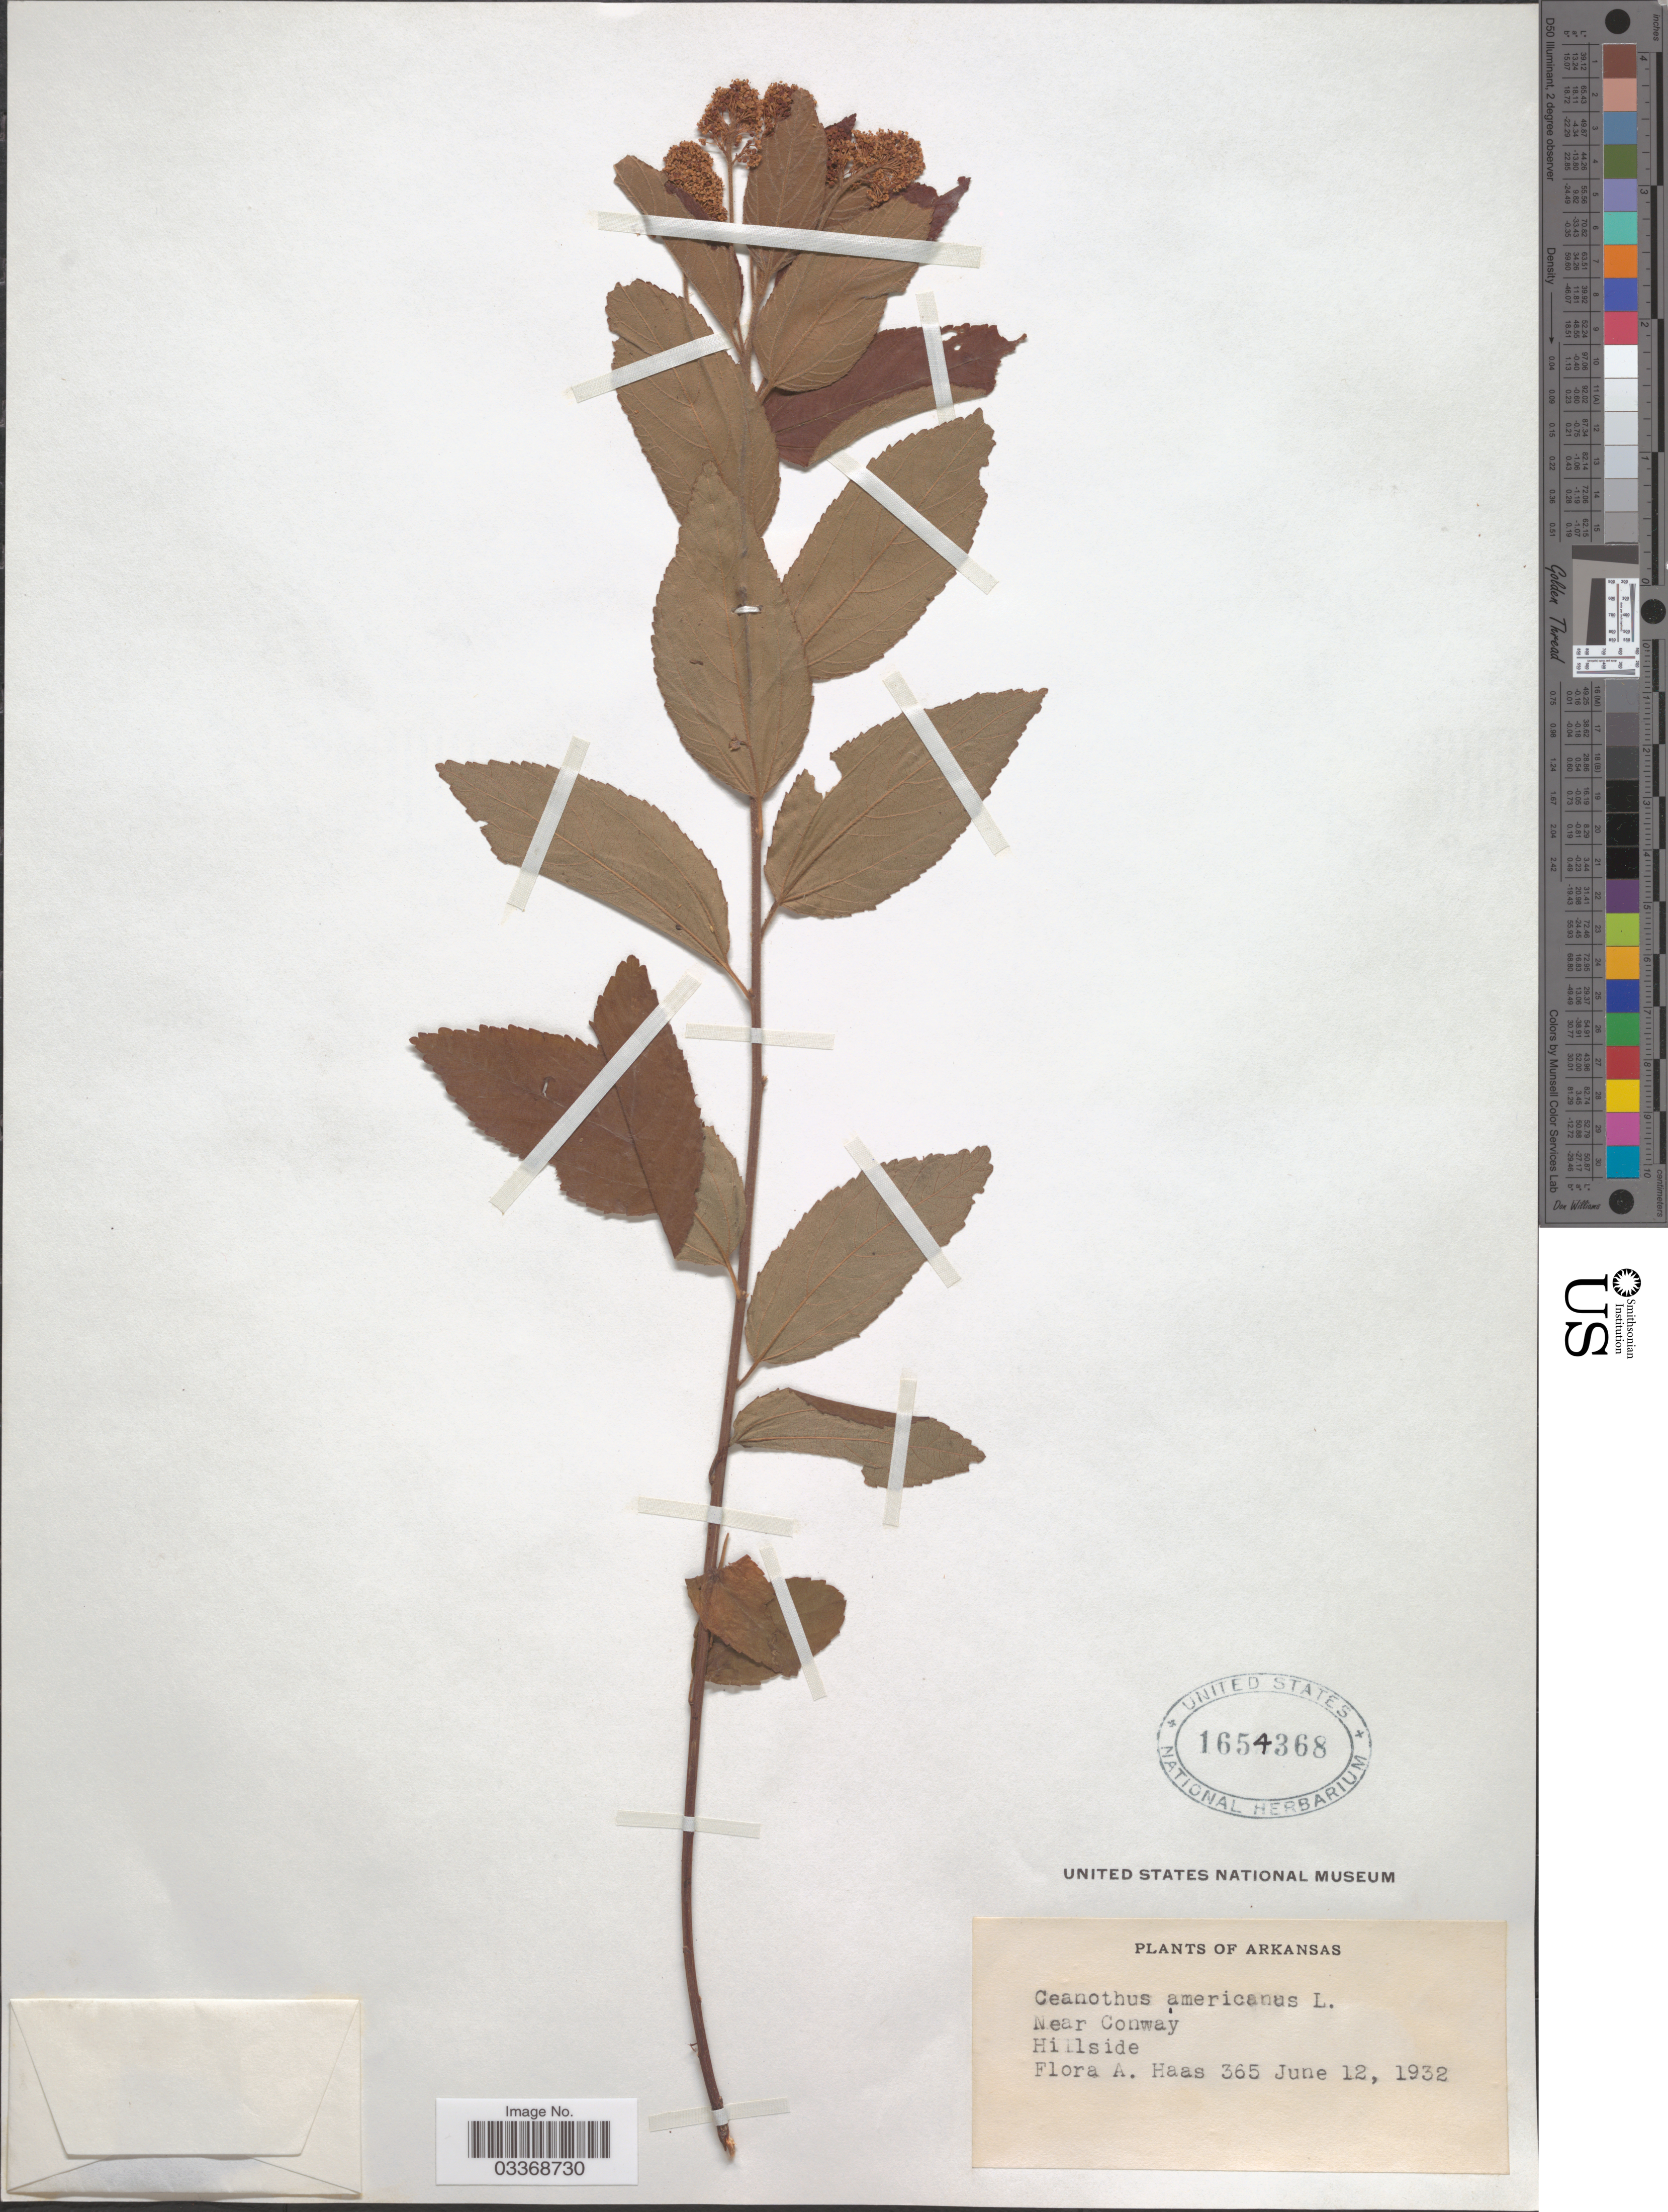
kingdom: Plantae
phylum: Tracheophyta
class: Magnoliopsida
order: Rosales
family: Rhamnaceae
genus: Ceanothus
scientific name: Ceanothus americanus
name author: L.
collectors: A. Haas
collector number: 365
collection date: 1932-06-12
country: United States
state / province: Arkansas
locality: Near Conway. Hillside.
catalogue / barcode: US 1654368